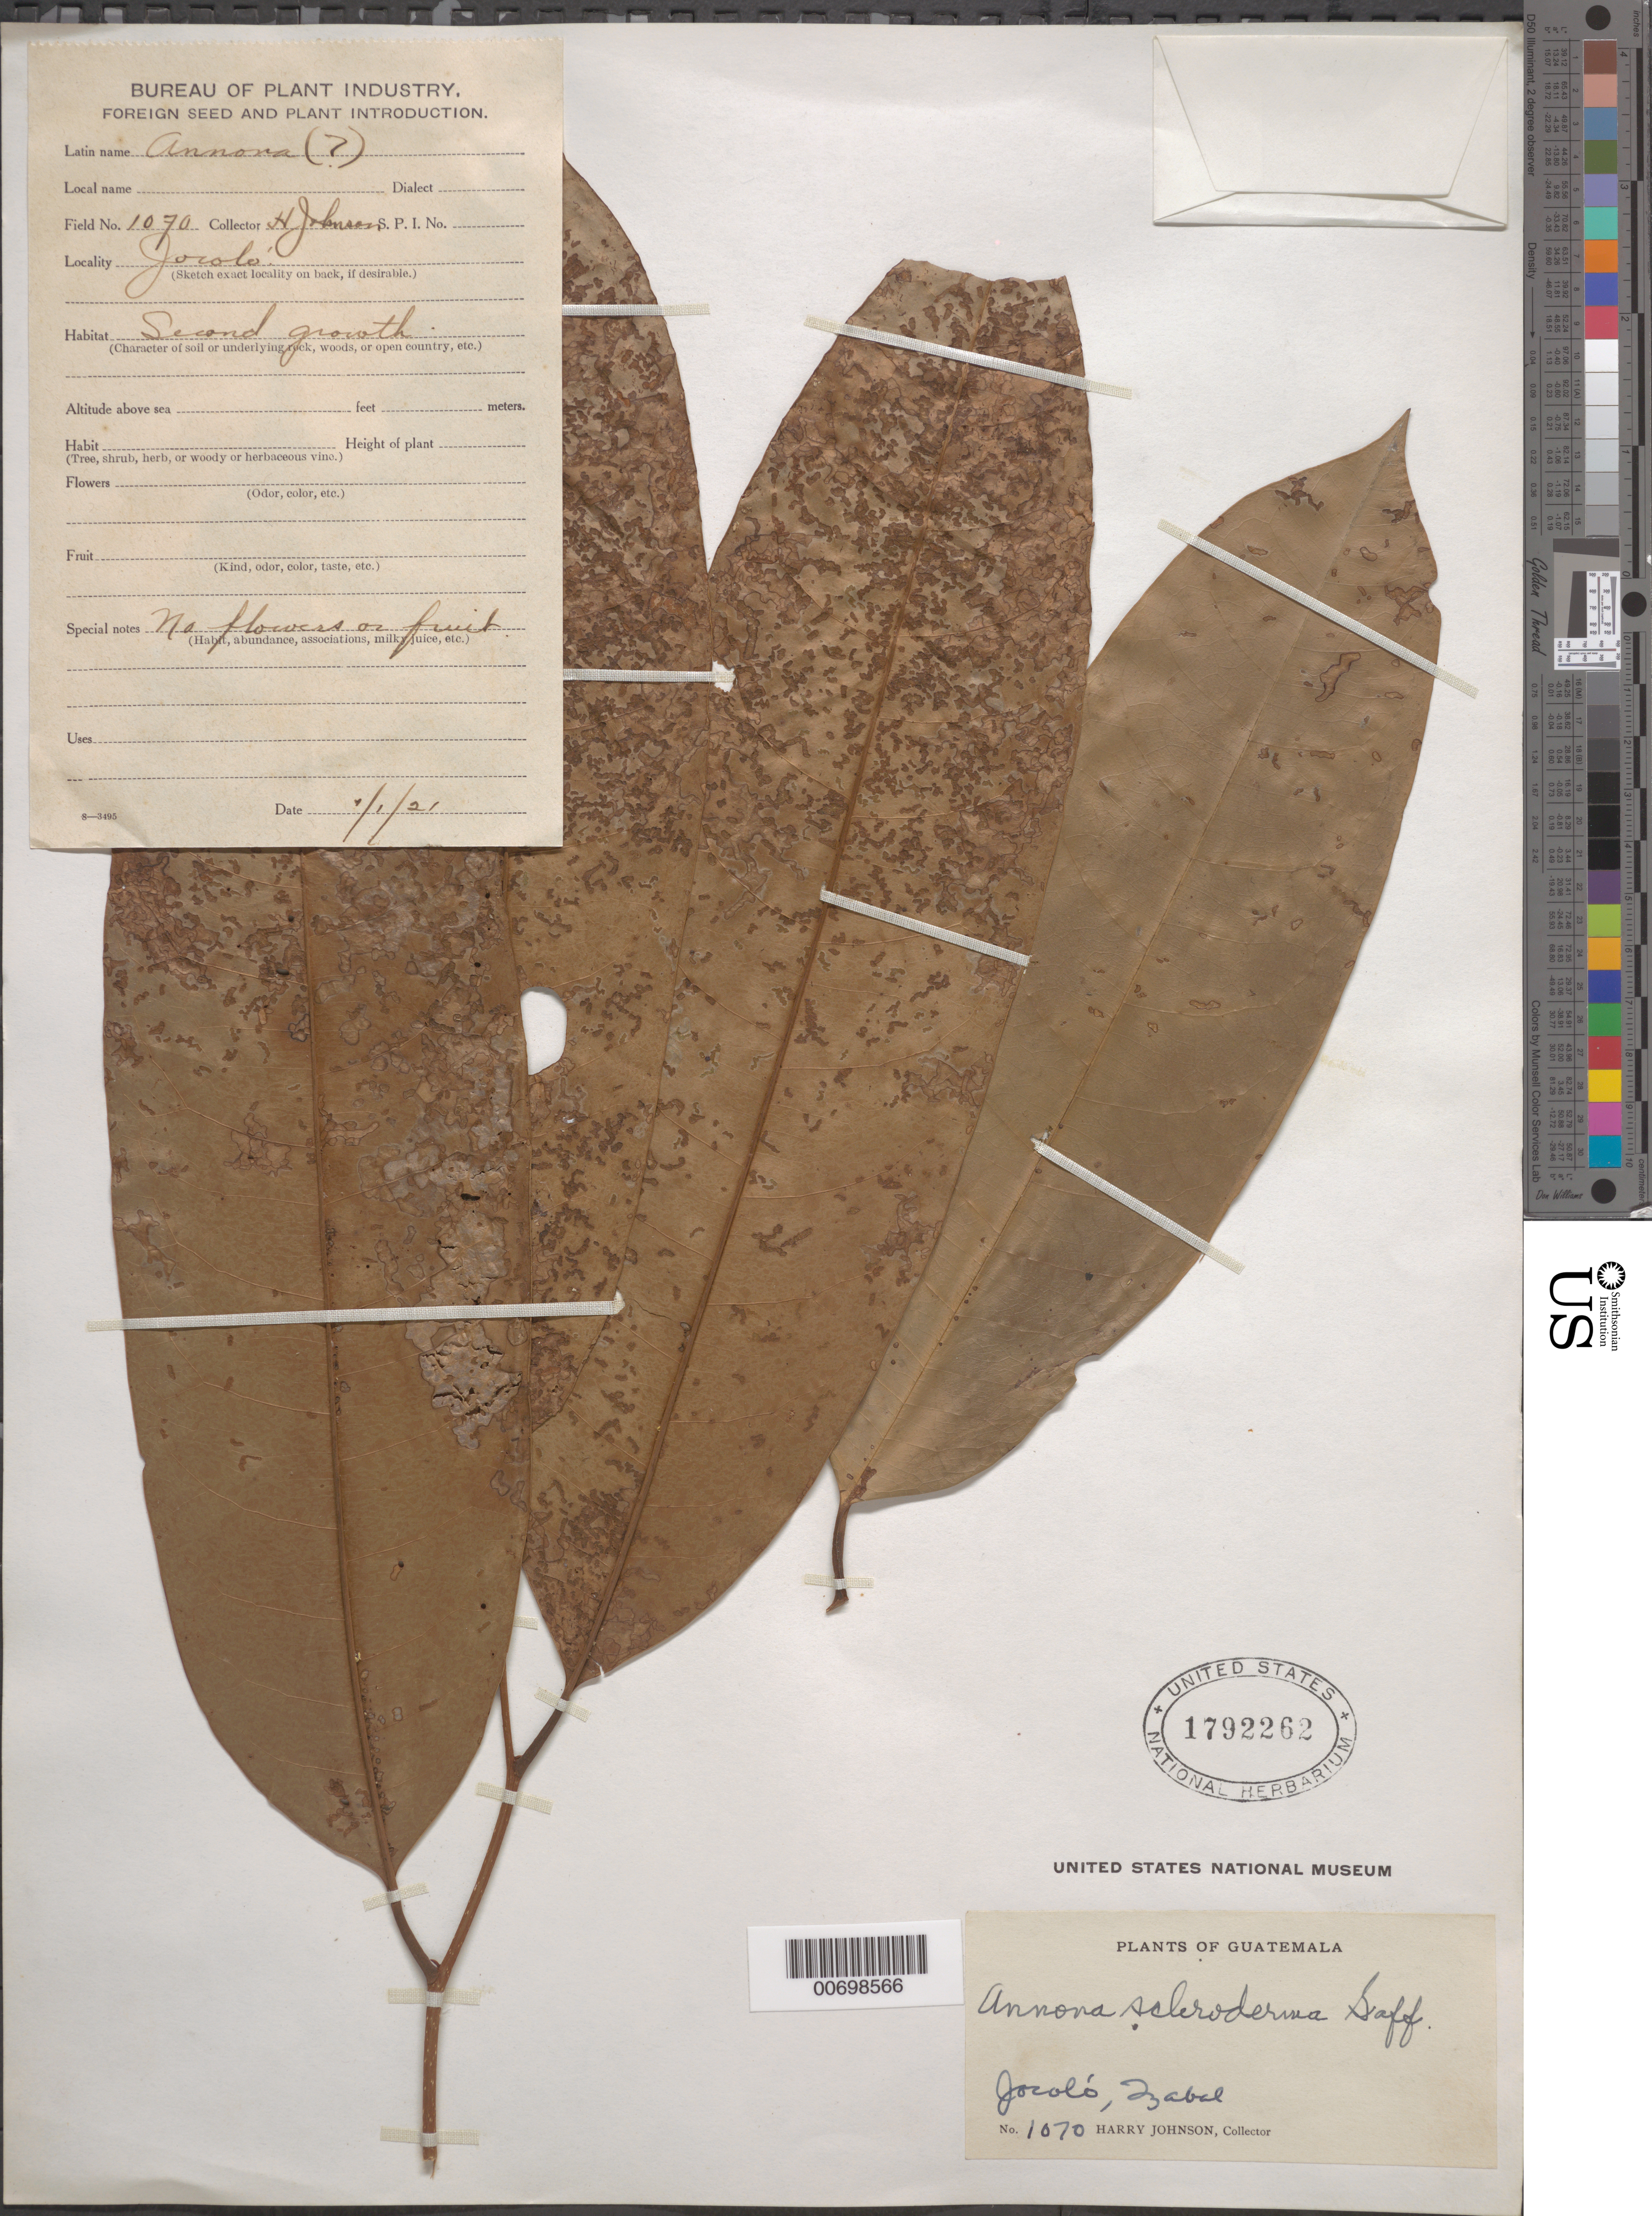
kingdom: Plantae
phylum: Tracheophyta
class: Magnoliopsida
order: Magnoliales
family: Annonaceae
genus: Annona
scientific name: Annona scleroderma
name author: Saff.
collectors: H. Johnson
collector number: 1070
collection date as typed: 01 Jan 1921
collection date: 1921-01-01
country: Guatemala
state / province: Izabal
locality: Jocolo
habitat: second growth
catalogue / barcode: US 1792262